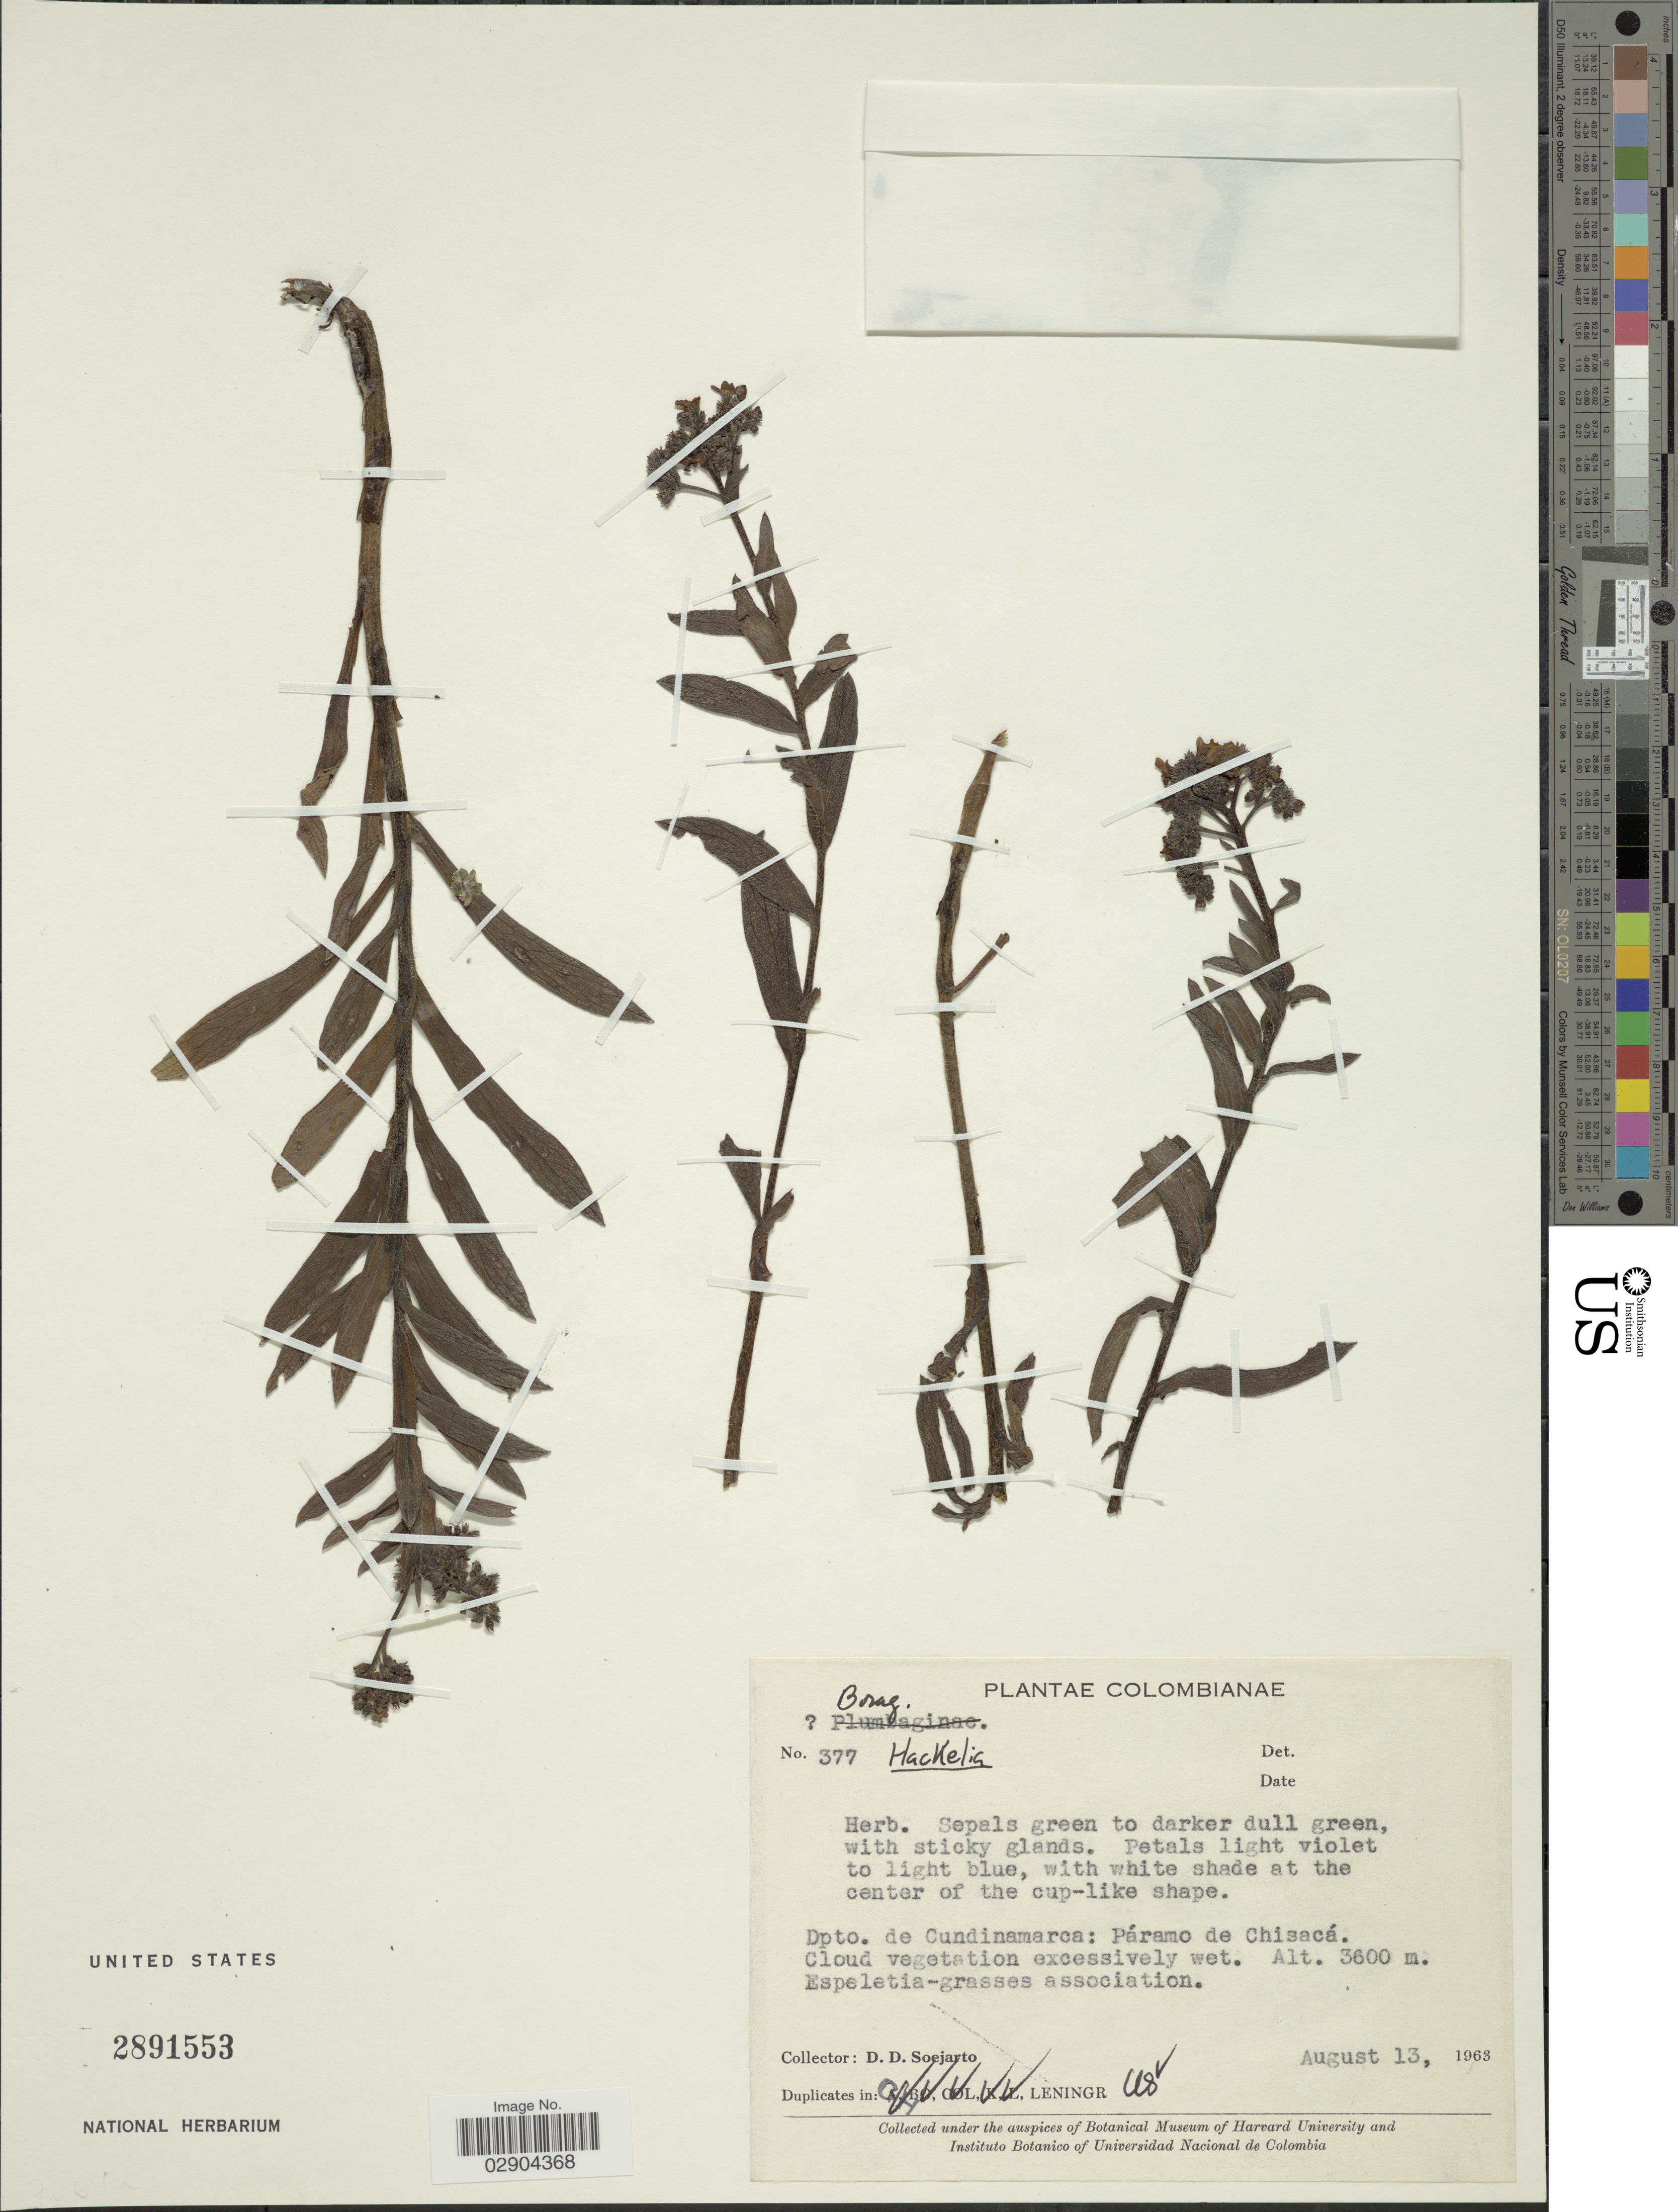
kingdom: Plantae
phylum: Tracheophyta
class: Magnoliopsida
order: Boraginales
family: Boraginaceae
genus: Hackelia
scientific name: Hackelia sp.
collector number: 377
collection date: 1963-08-13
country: Colombia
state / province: Cundinamarca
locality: Dpto. de Cundinamarca: Páramo de Chisacá.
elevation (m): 3600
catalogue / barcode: US 2891553